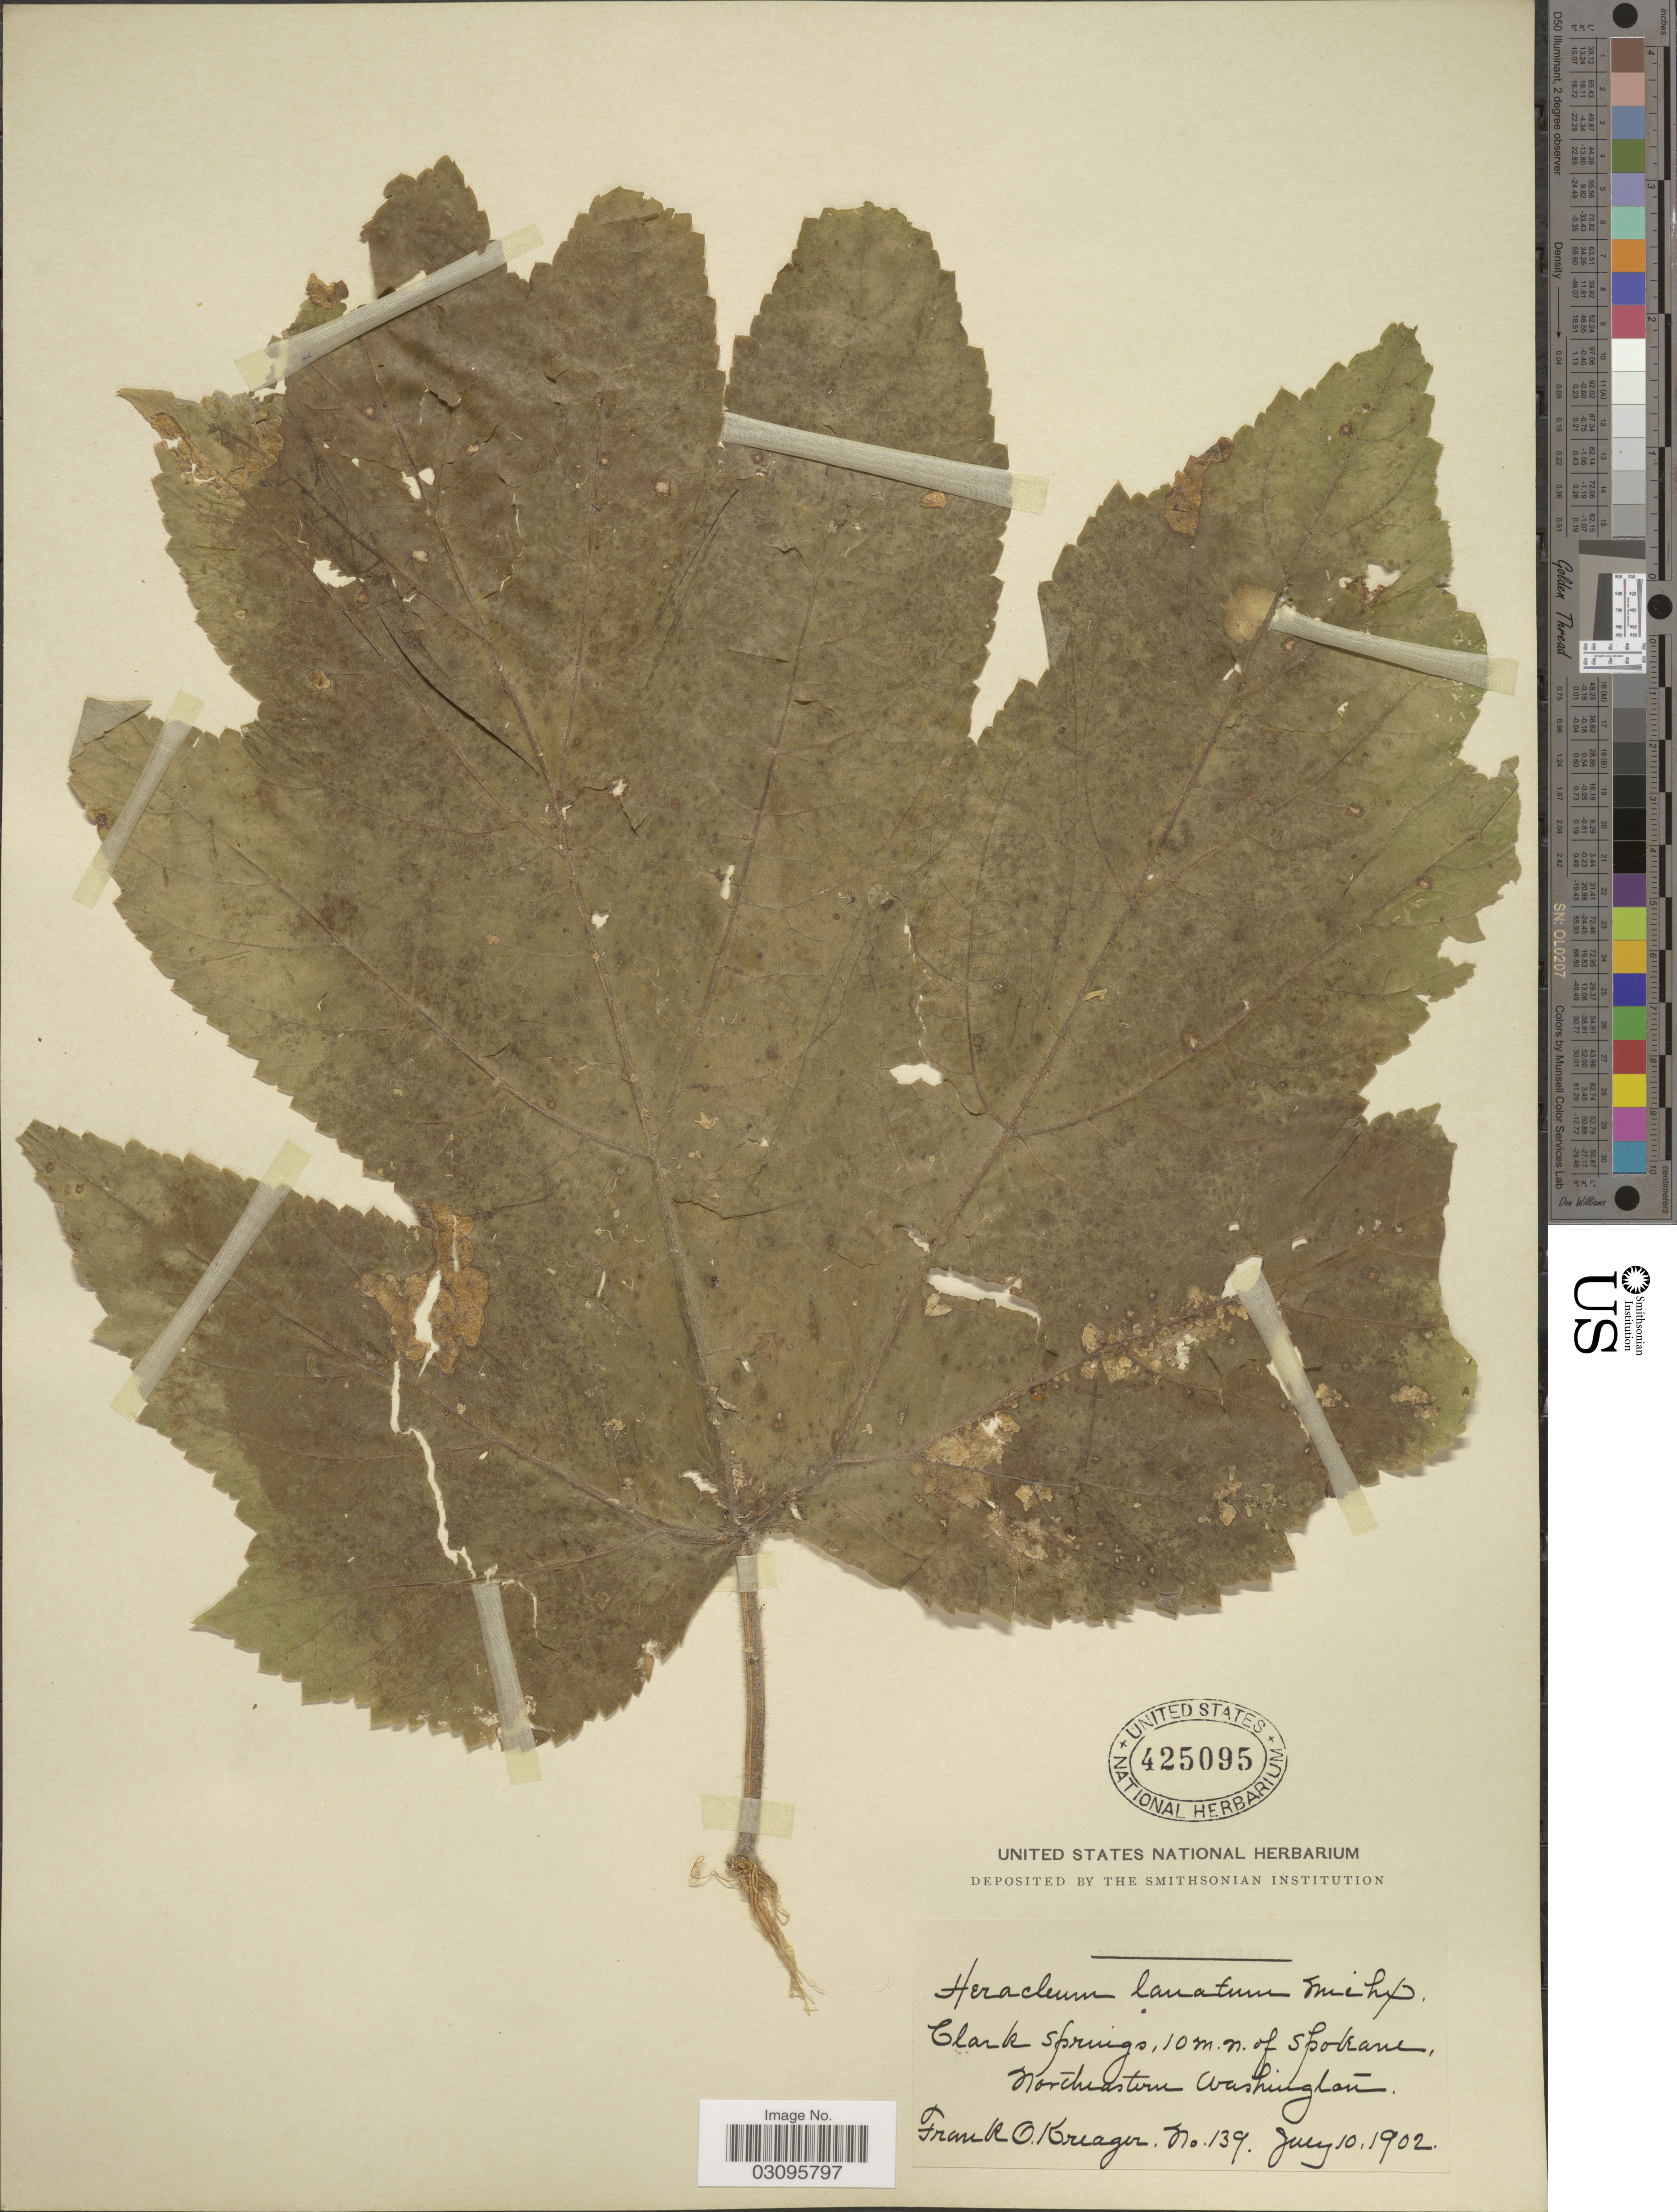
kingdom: Plantae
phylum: Tracheophyta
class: Magnoliopsida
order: Apiales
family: Apiaceae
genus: Heracleum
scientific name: Heracleum lanatum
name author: Michx.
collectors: F. Kreager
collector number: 139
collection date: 1902-06-10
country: United States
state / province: Washington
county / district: Spokane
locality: Clark Spring, 10 m. n. of Spokane, Northeastern Washington.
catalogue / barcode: US 425095